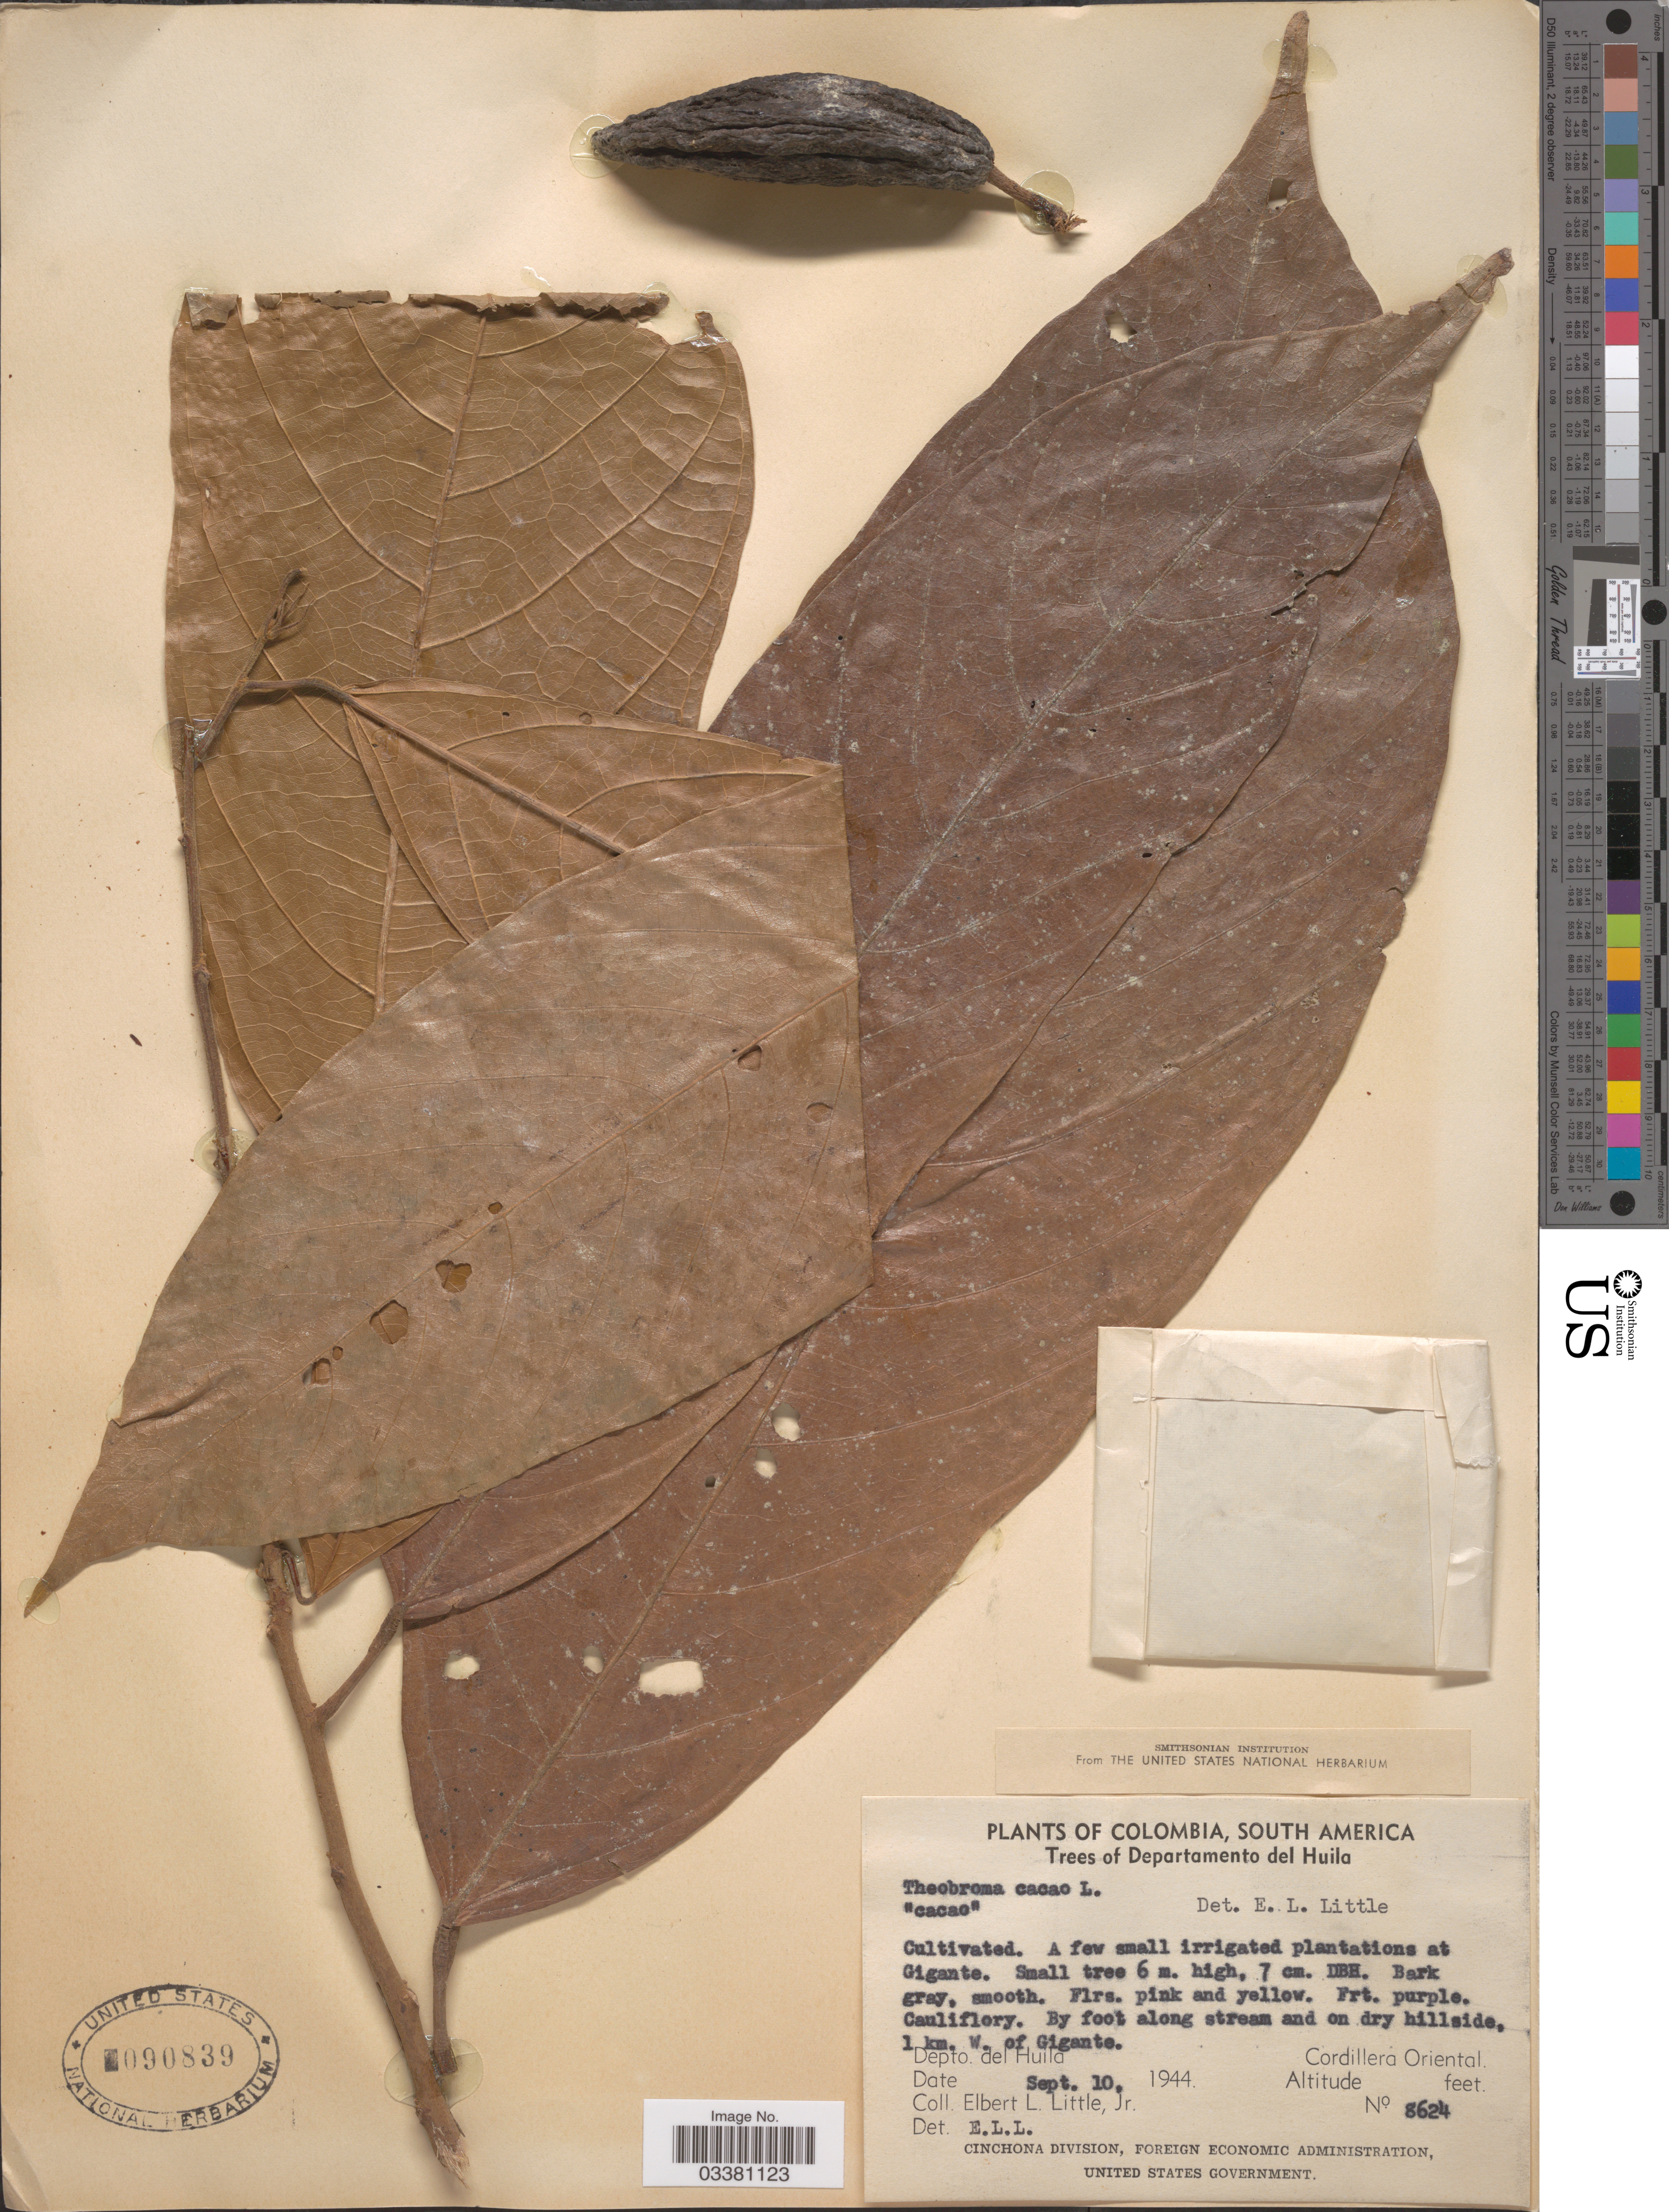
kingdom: Plantae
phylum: Tracheophyta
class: Magnoliopsida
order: Malvales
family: Malvaceae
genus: Theobroma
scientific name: Theobroma cacao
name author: L.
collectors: E. L. Little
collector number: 8624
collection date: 1944-09-10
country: Colombia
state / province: Huila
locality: Departamento del Huila. 1 km. W. of Gigante. Cordillera Oriental.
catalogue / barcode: US 90839